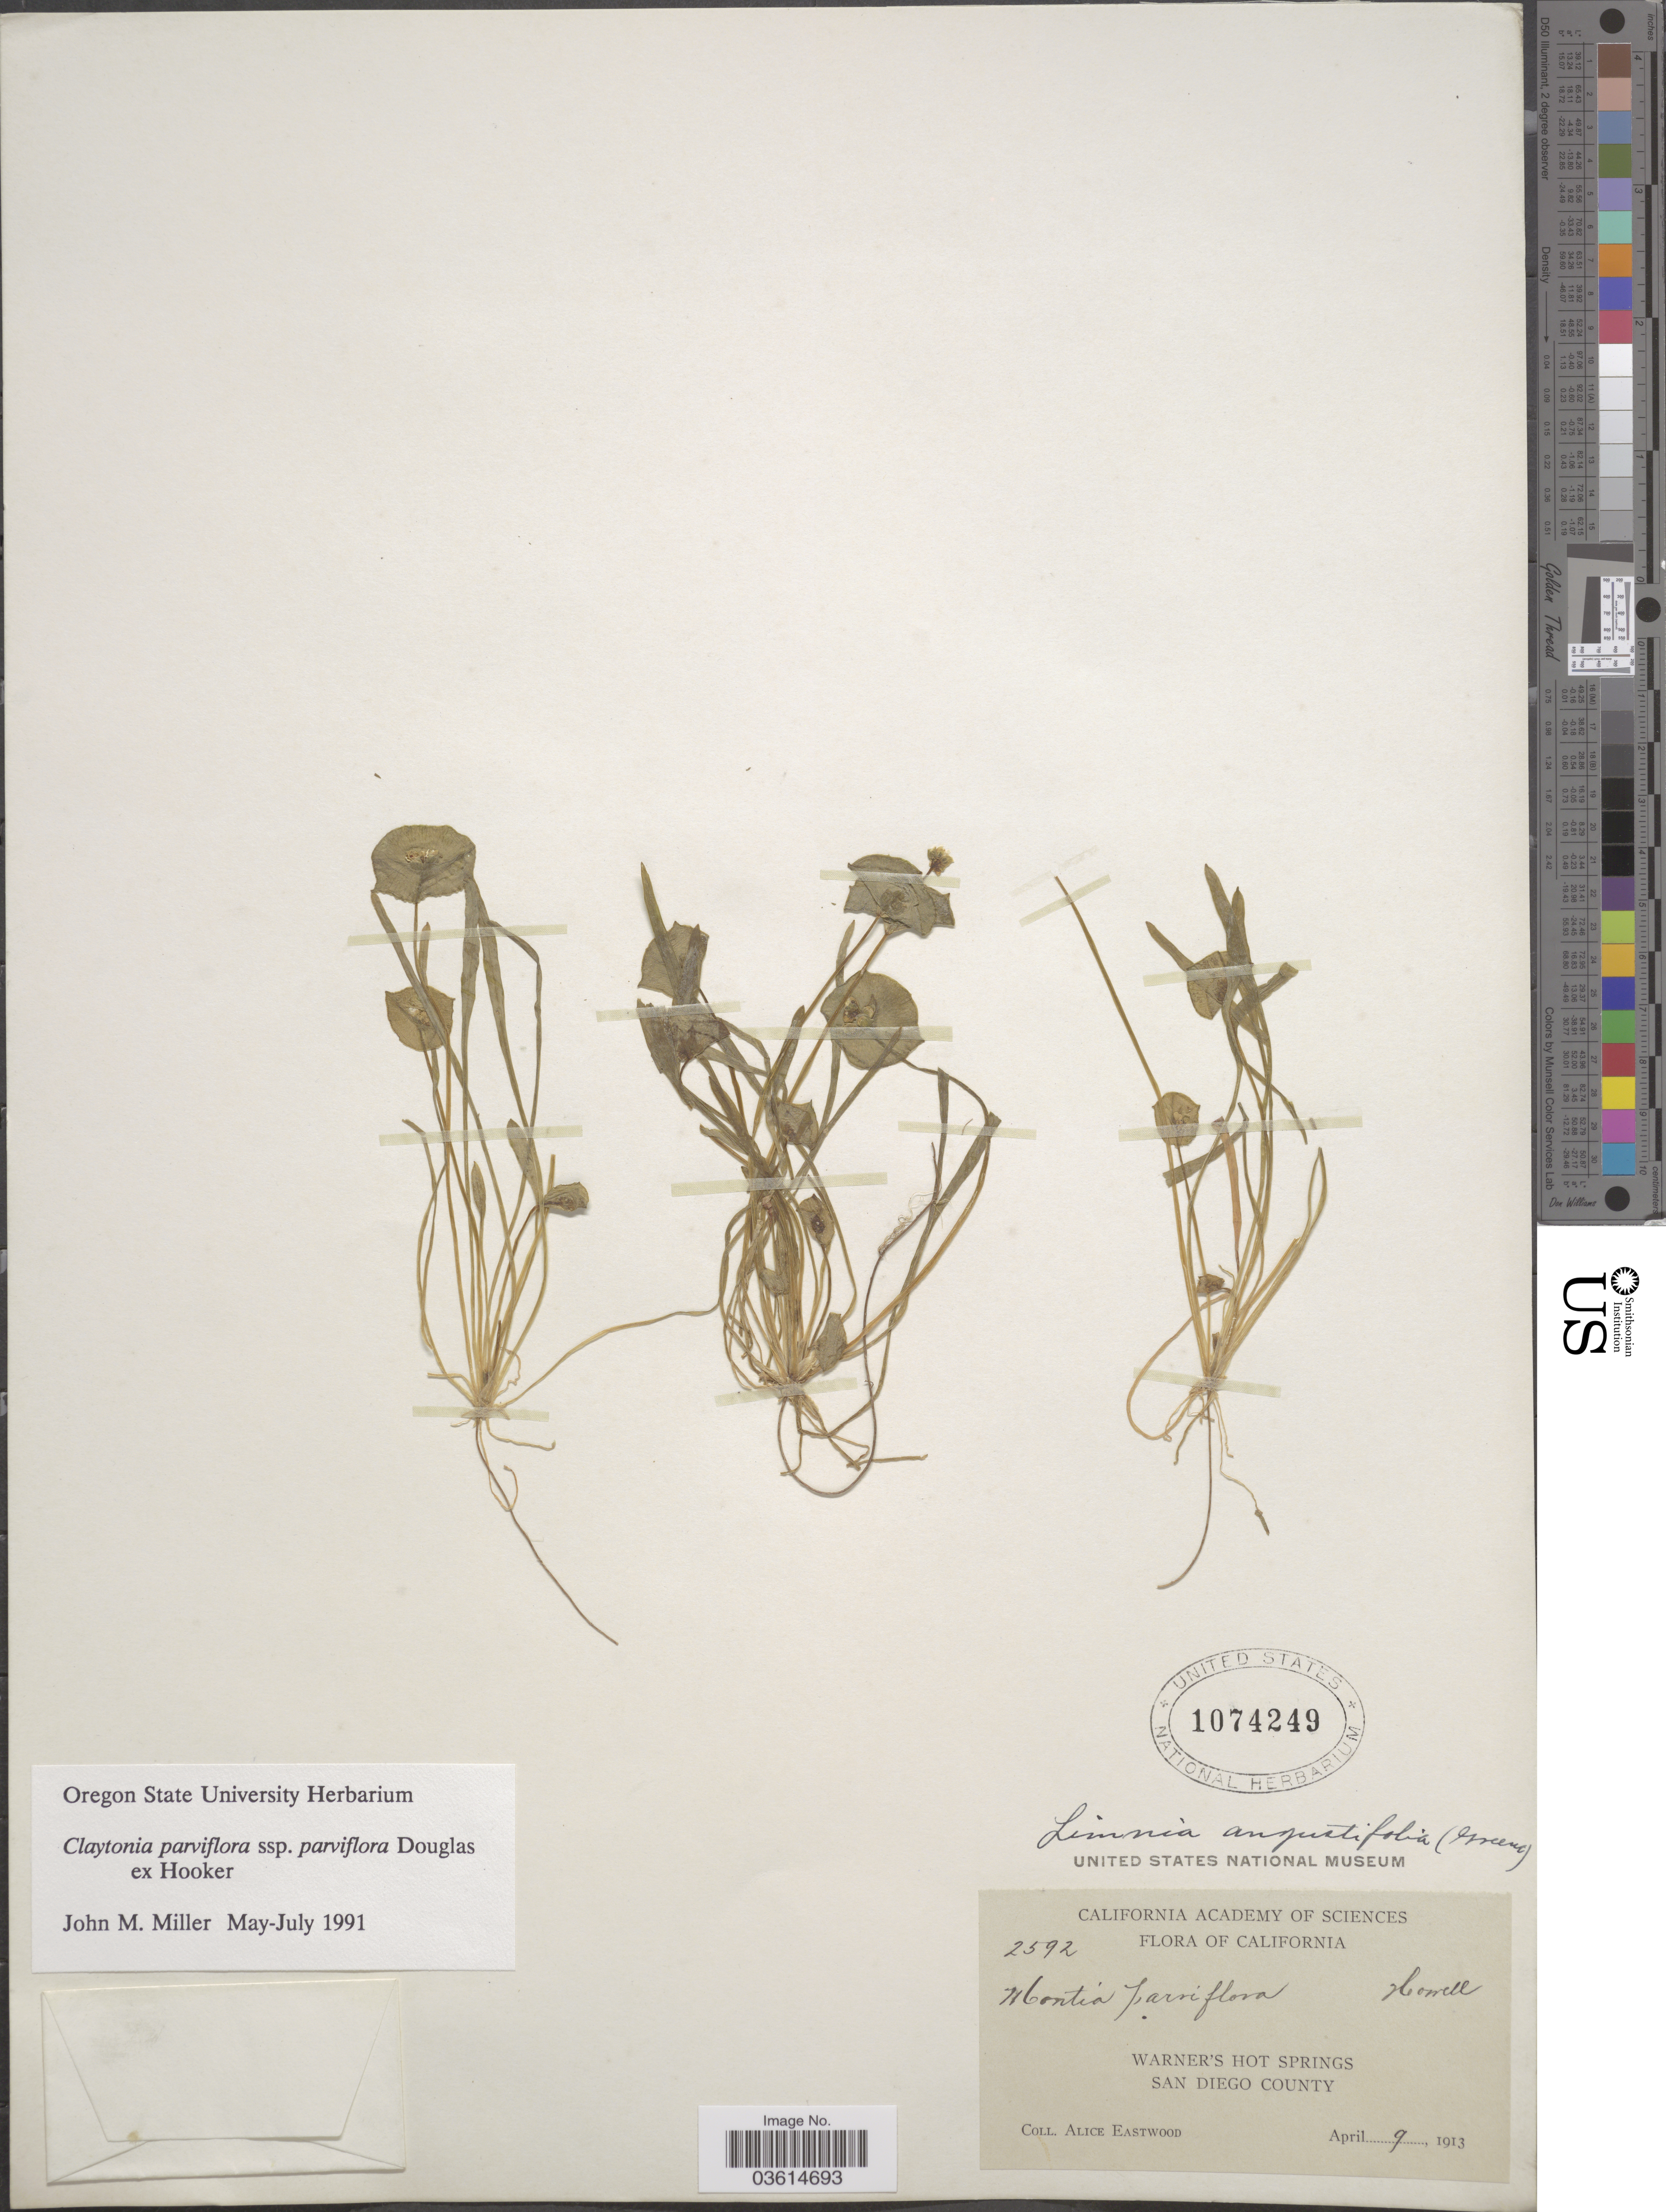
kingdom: Plantae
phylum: Tracheophyta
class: Magnoliopsida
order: Caryophyllales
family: Montiaceae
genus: Claytonia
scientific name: Claytonia parviflora subsp. parviflora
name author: Douglas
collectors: A. Eastwood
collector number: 2592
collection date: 1913-04-09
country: United States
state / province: California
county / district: San Diego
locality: Warner's Hot Springs. San Diego County.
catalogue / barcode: US 1074249